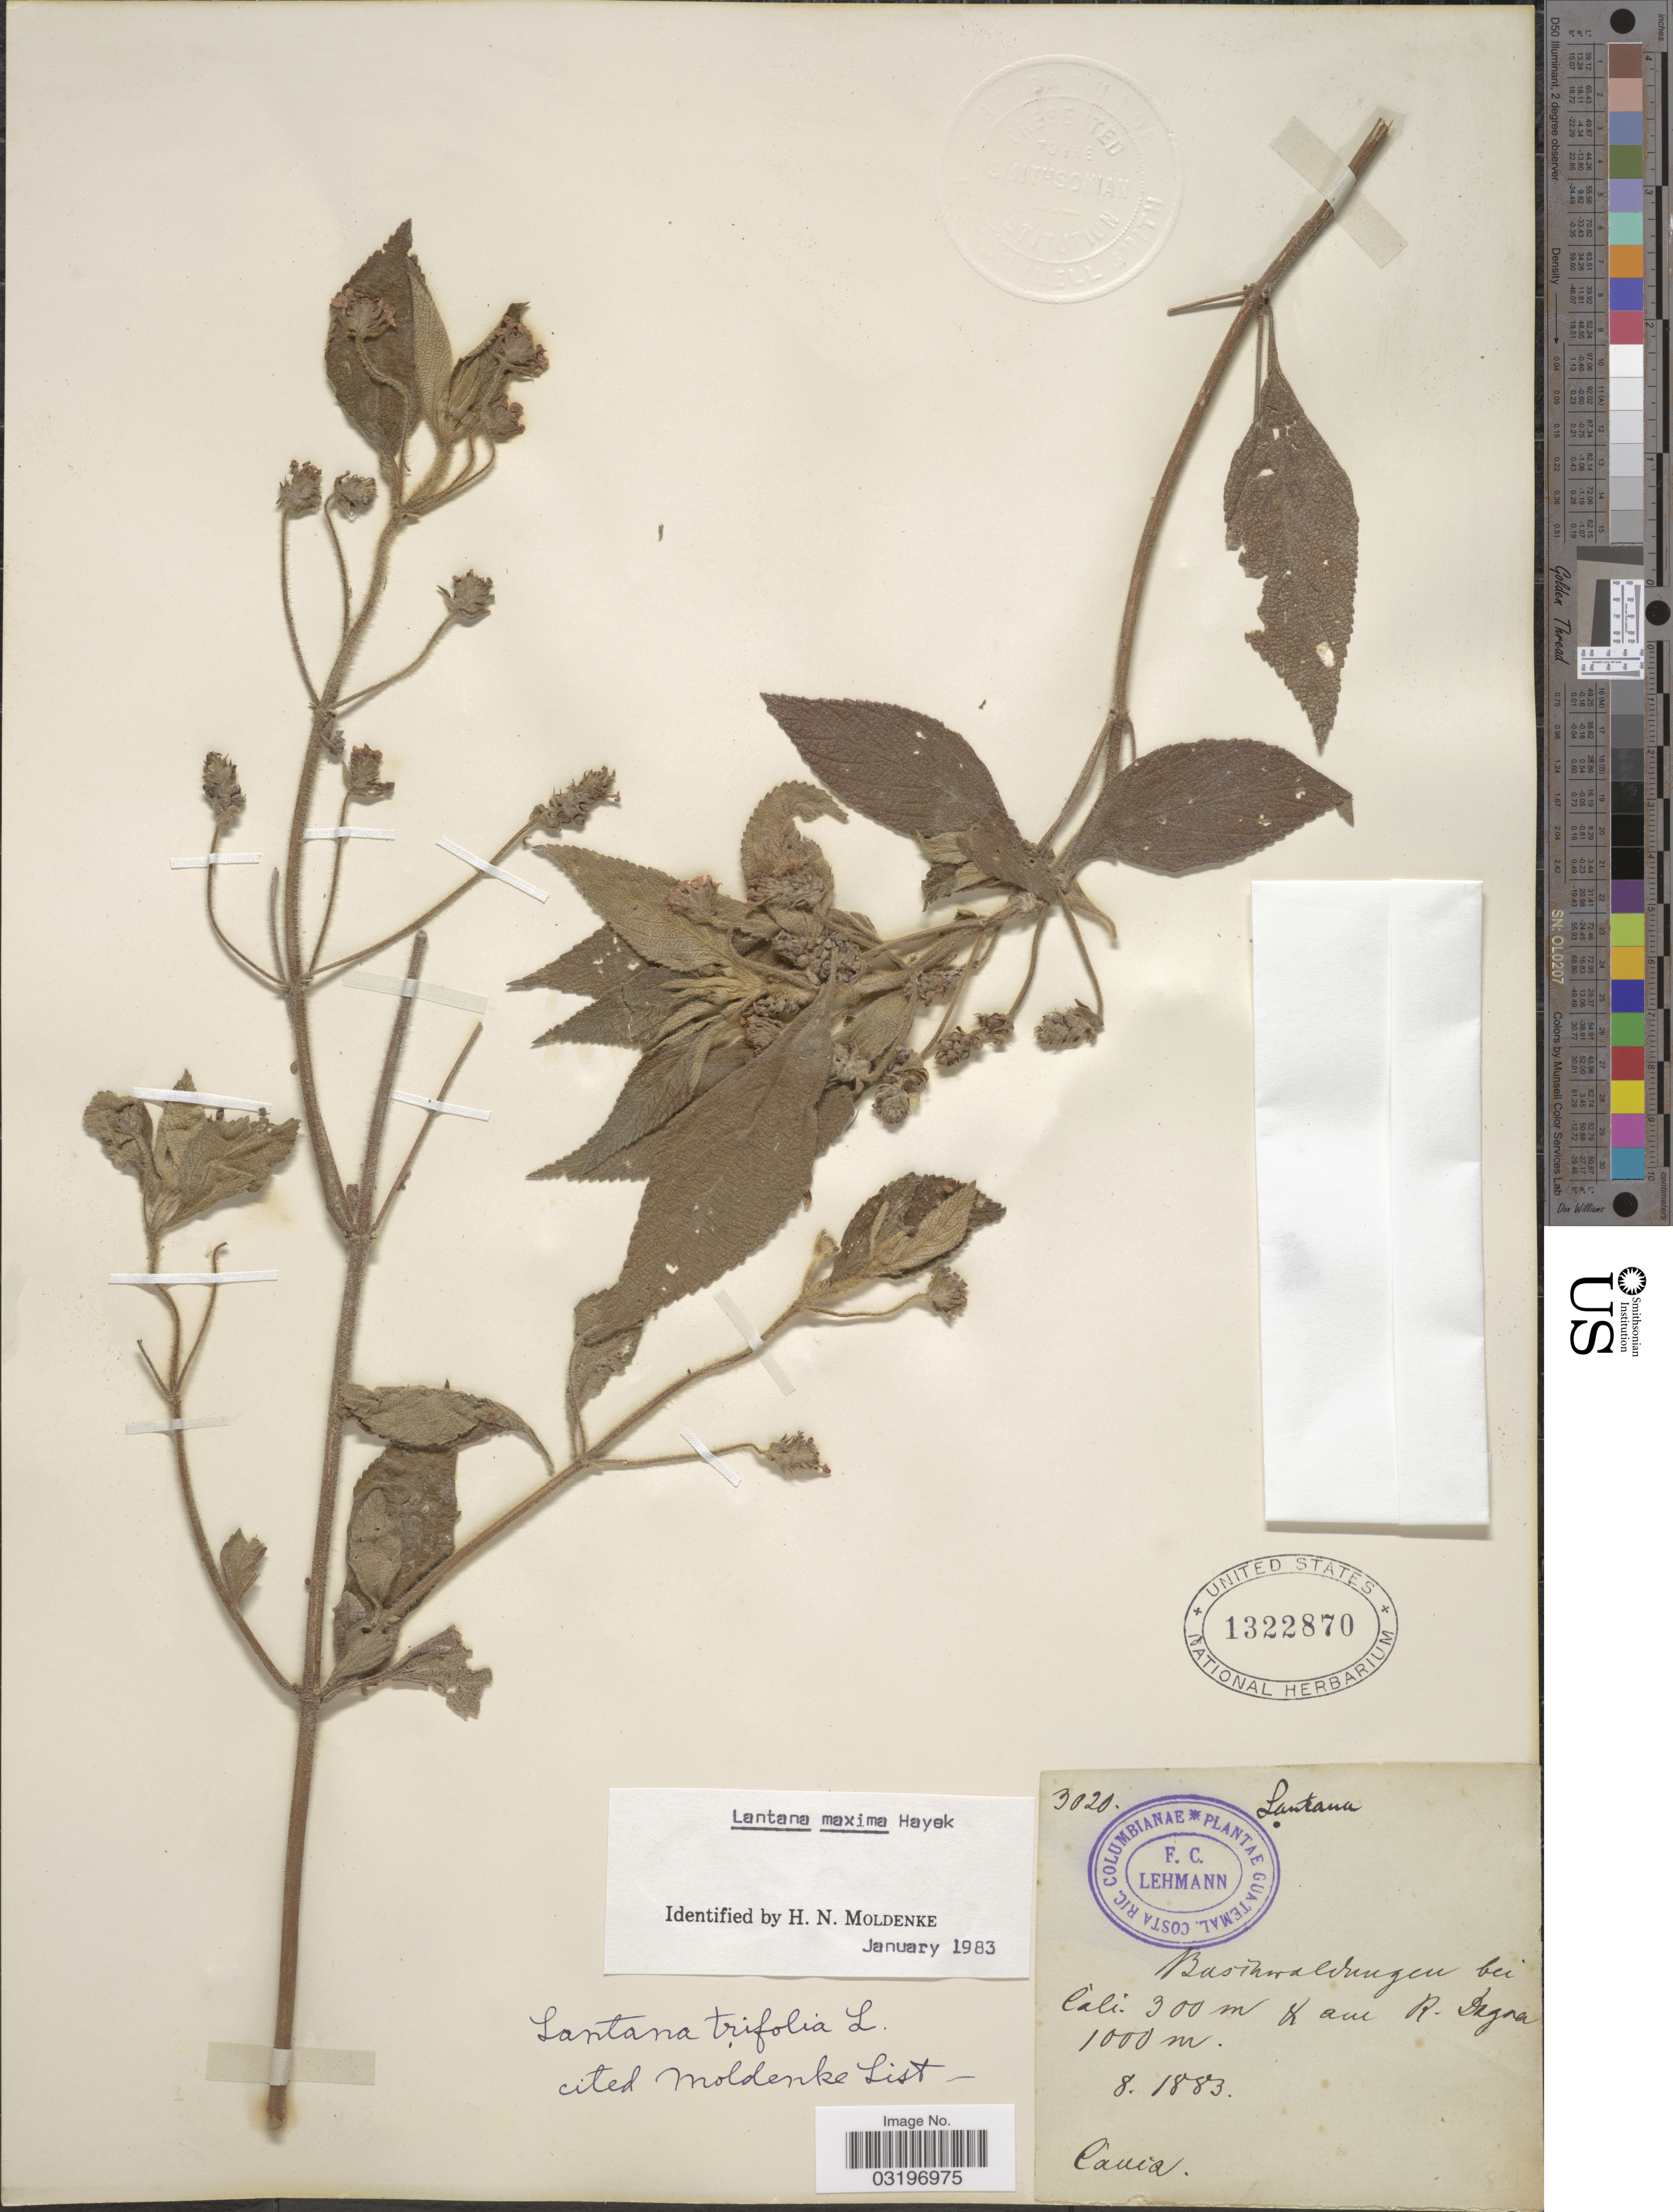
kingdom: Plantae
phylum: Tracheophyta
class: Magnoliopsida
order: Lamiales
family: Verbenaceae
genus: Lantana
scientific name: Lantana maxima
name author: Hayek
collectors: F. C. Lehmann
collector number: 3020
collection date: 1883-08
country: Colombia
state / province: Cauca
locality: Bei Càli. Am R. Dagua.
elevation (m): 300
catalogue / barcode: US 1322870